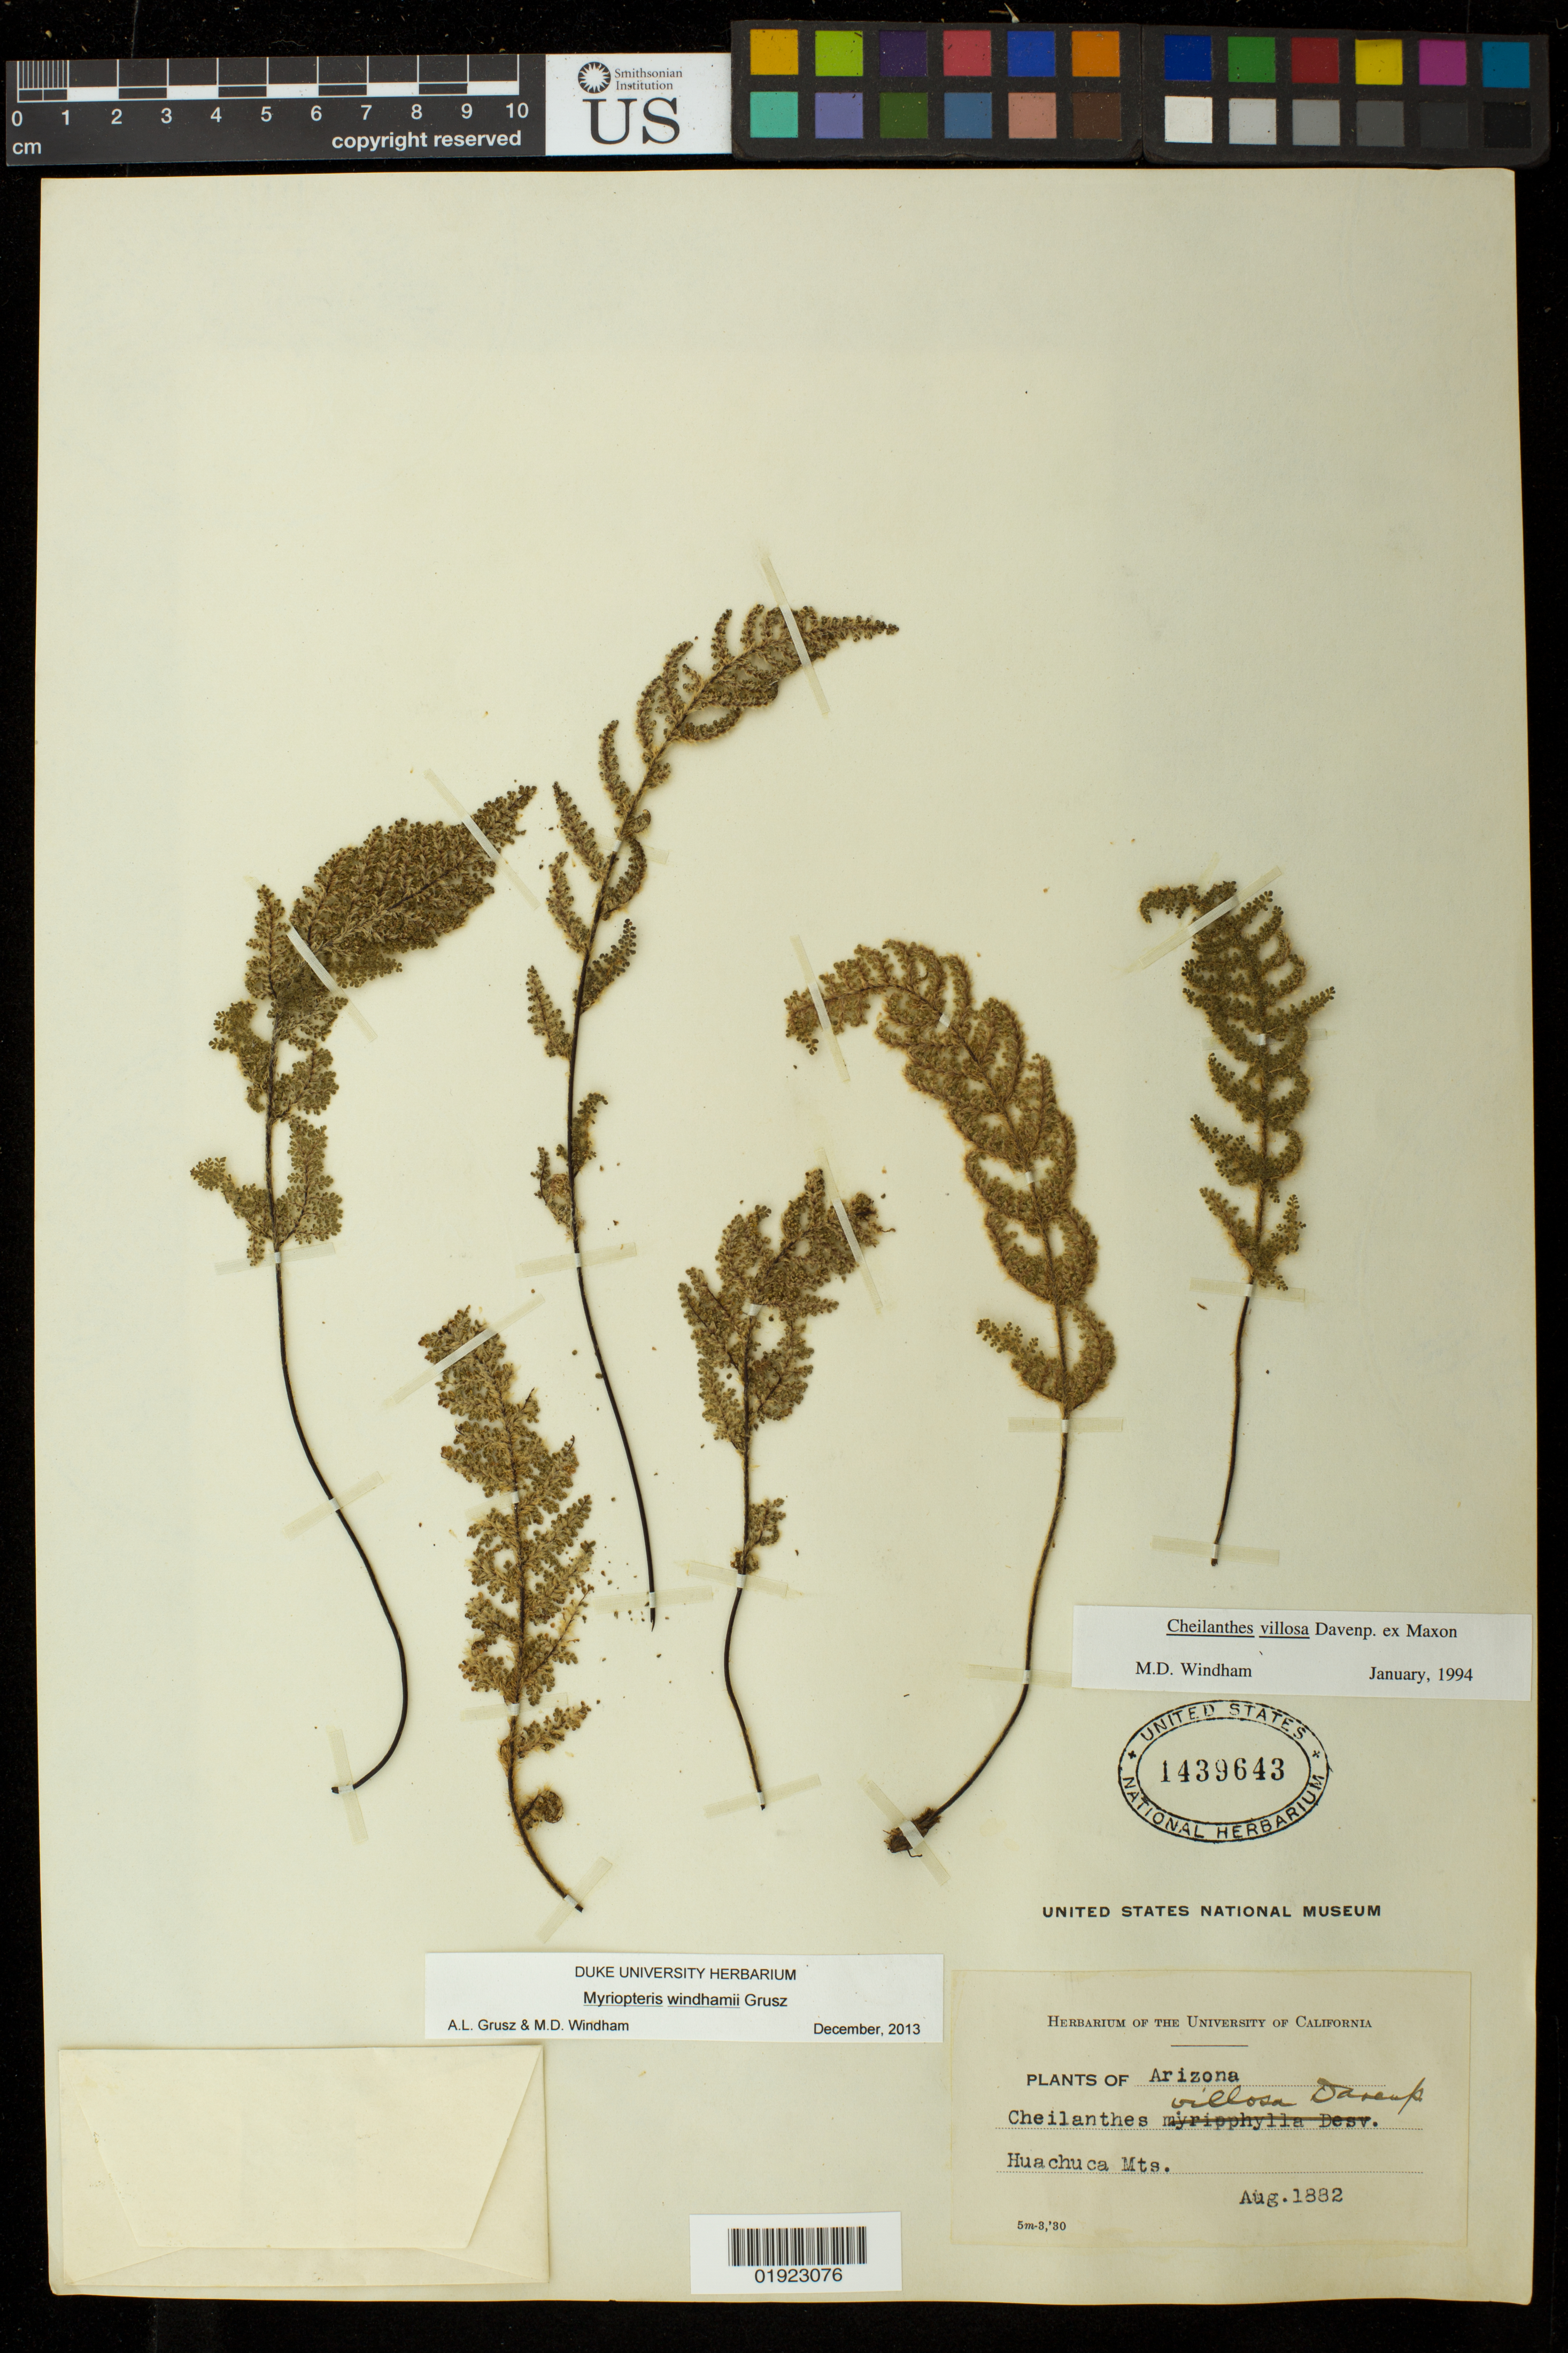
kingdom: Plantae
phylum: Tracheophyta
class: Polypodiopsida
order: Polypodiales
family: Pteridaceae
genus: Myriopteris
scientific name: Myriopteris windhamii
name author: Grusz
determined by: Grusz, A. L.; Windham, M. D.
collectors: University of California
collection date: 1882-08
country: United States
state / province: Arizona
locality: Huachuca Mts.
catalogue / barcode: US 1439643